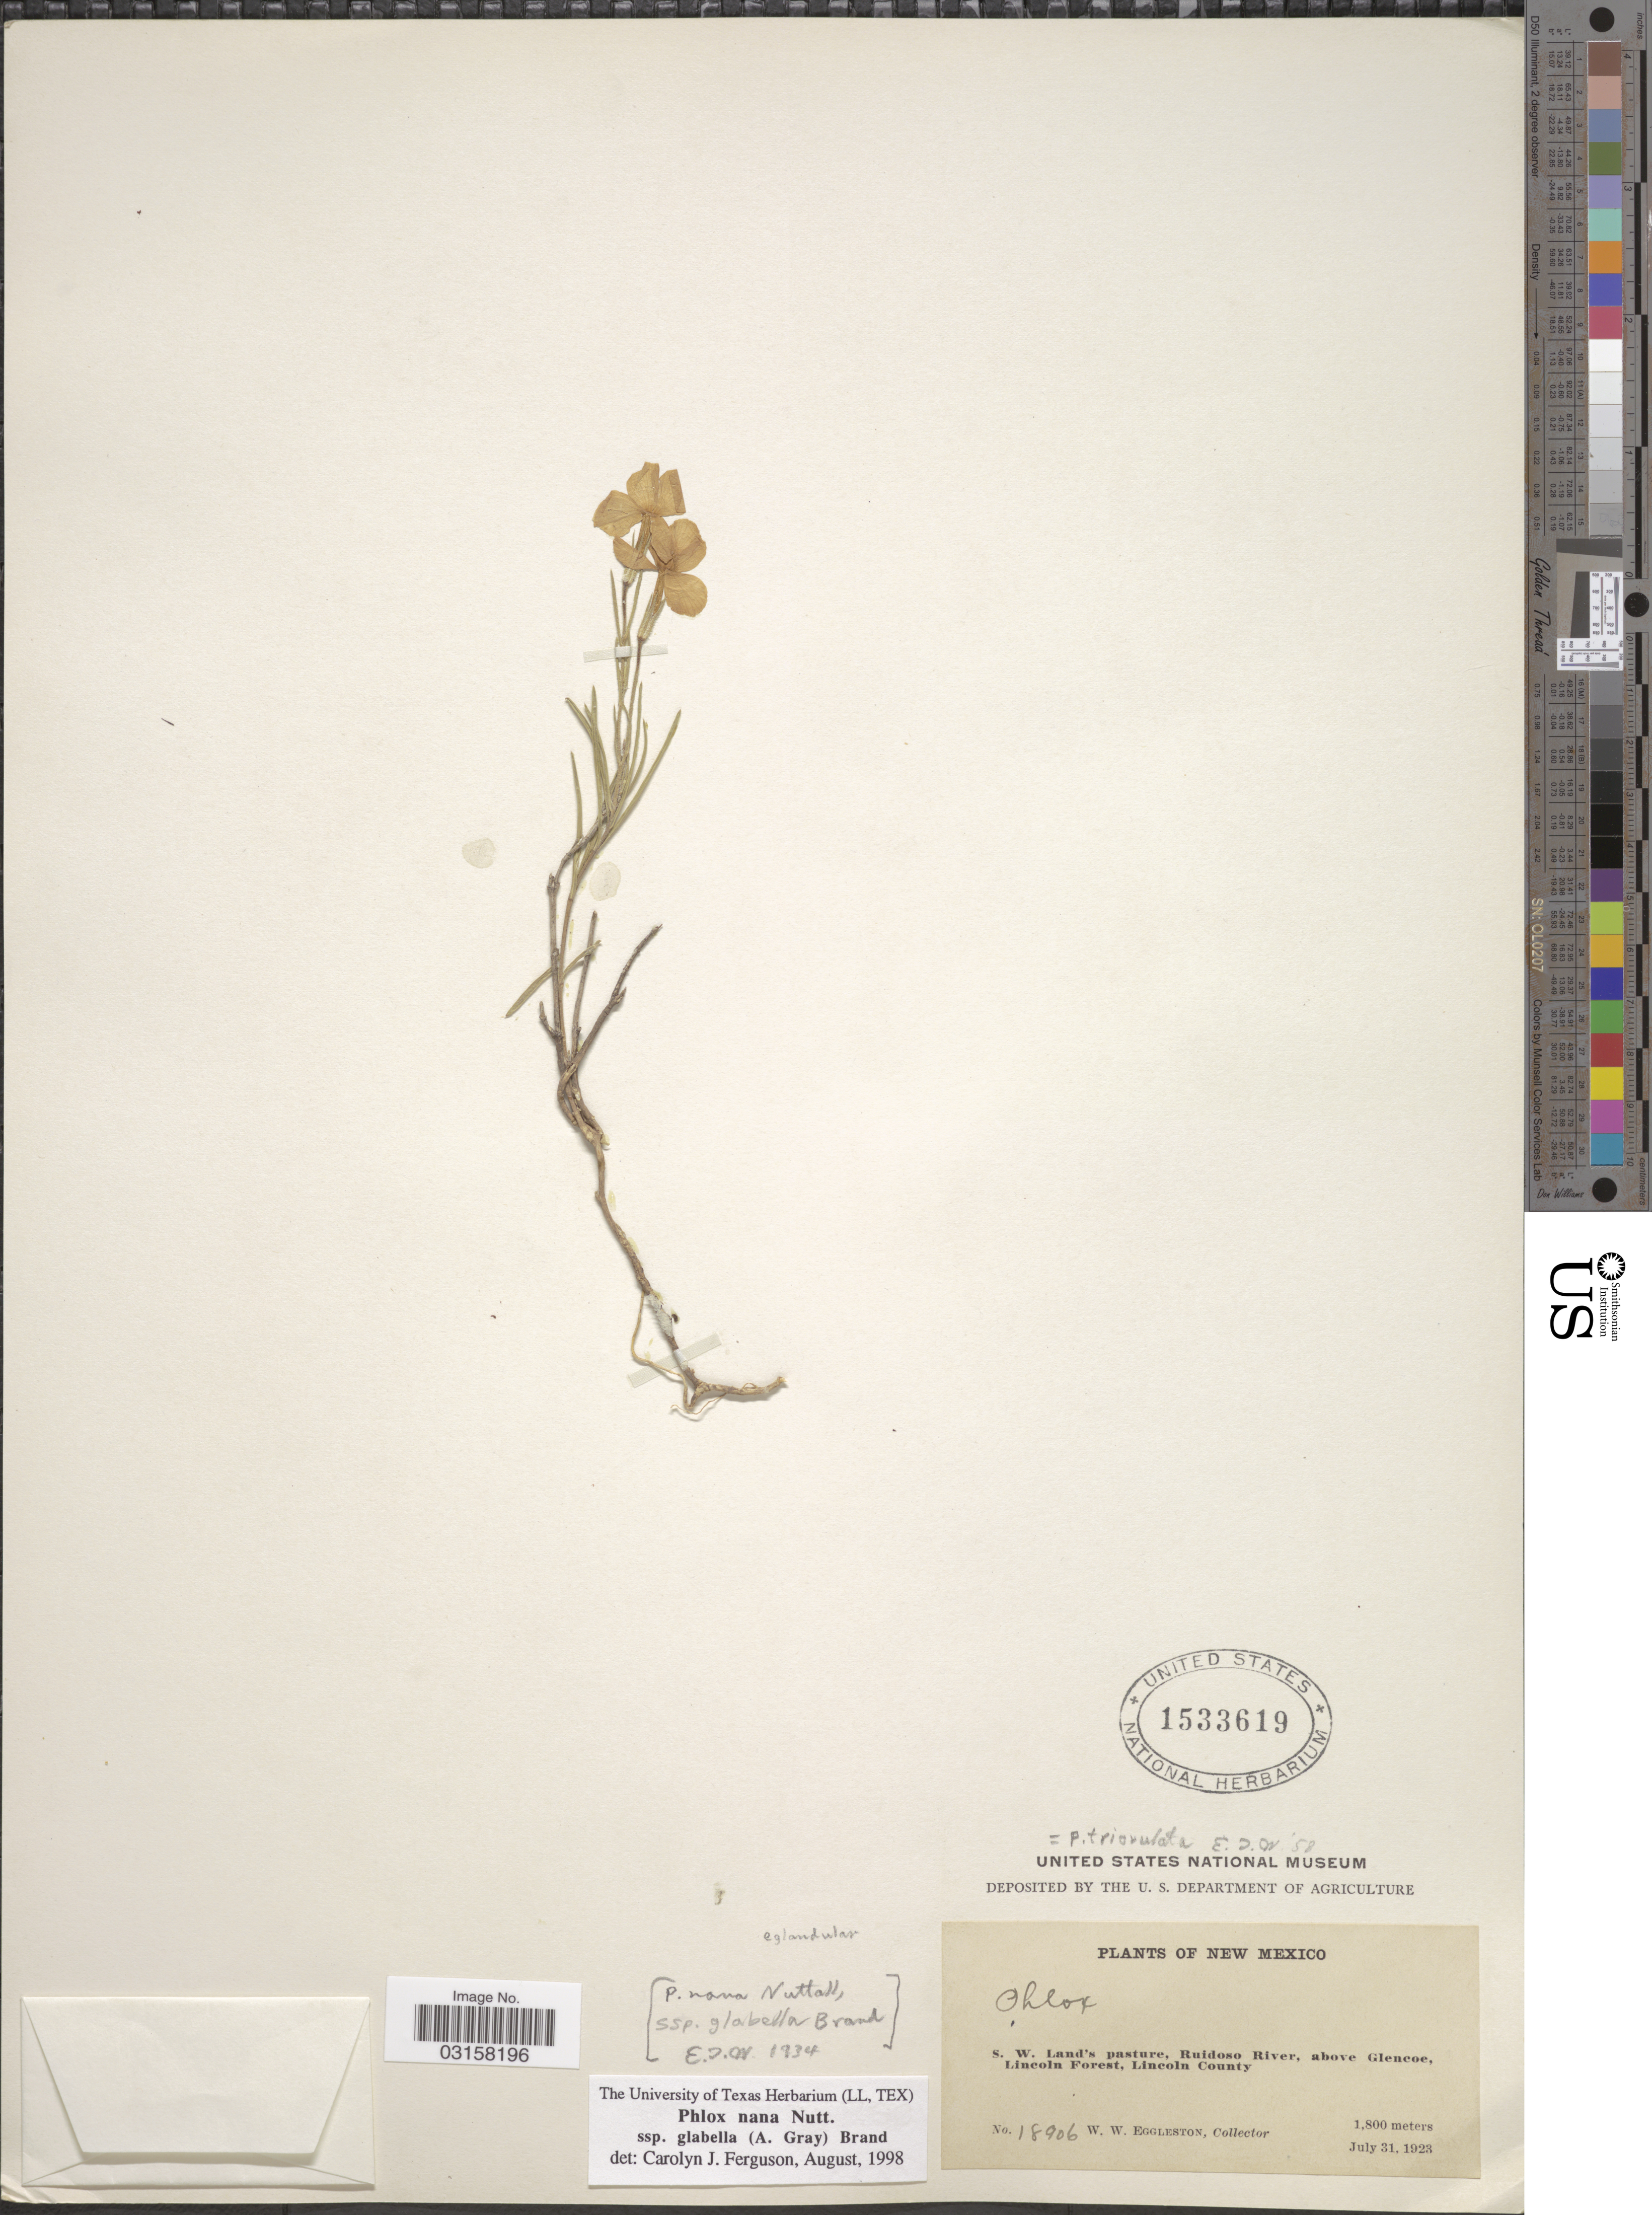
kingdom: Plantae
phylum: Tracheophyta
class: Magnoliopsida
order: Ericales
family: Polemoniaceae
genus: Phlox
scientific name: Phlox triovulata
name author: Thurb. ex Torr.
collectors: W. W. Eggleston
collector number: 18906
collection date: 1923-07-31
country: United States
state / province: New Mexico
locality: S.W. Land's pasture, Ruidoso River, above Glencoe, Lincoln Forest, Lincoln County.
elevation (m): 1800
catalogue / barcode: US 1533619